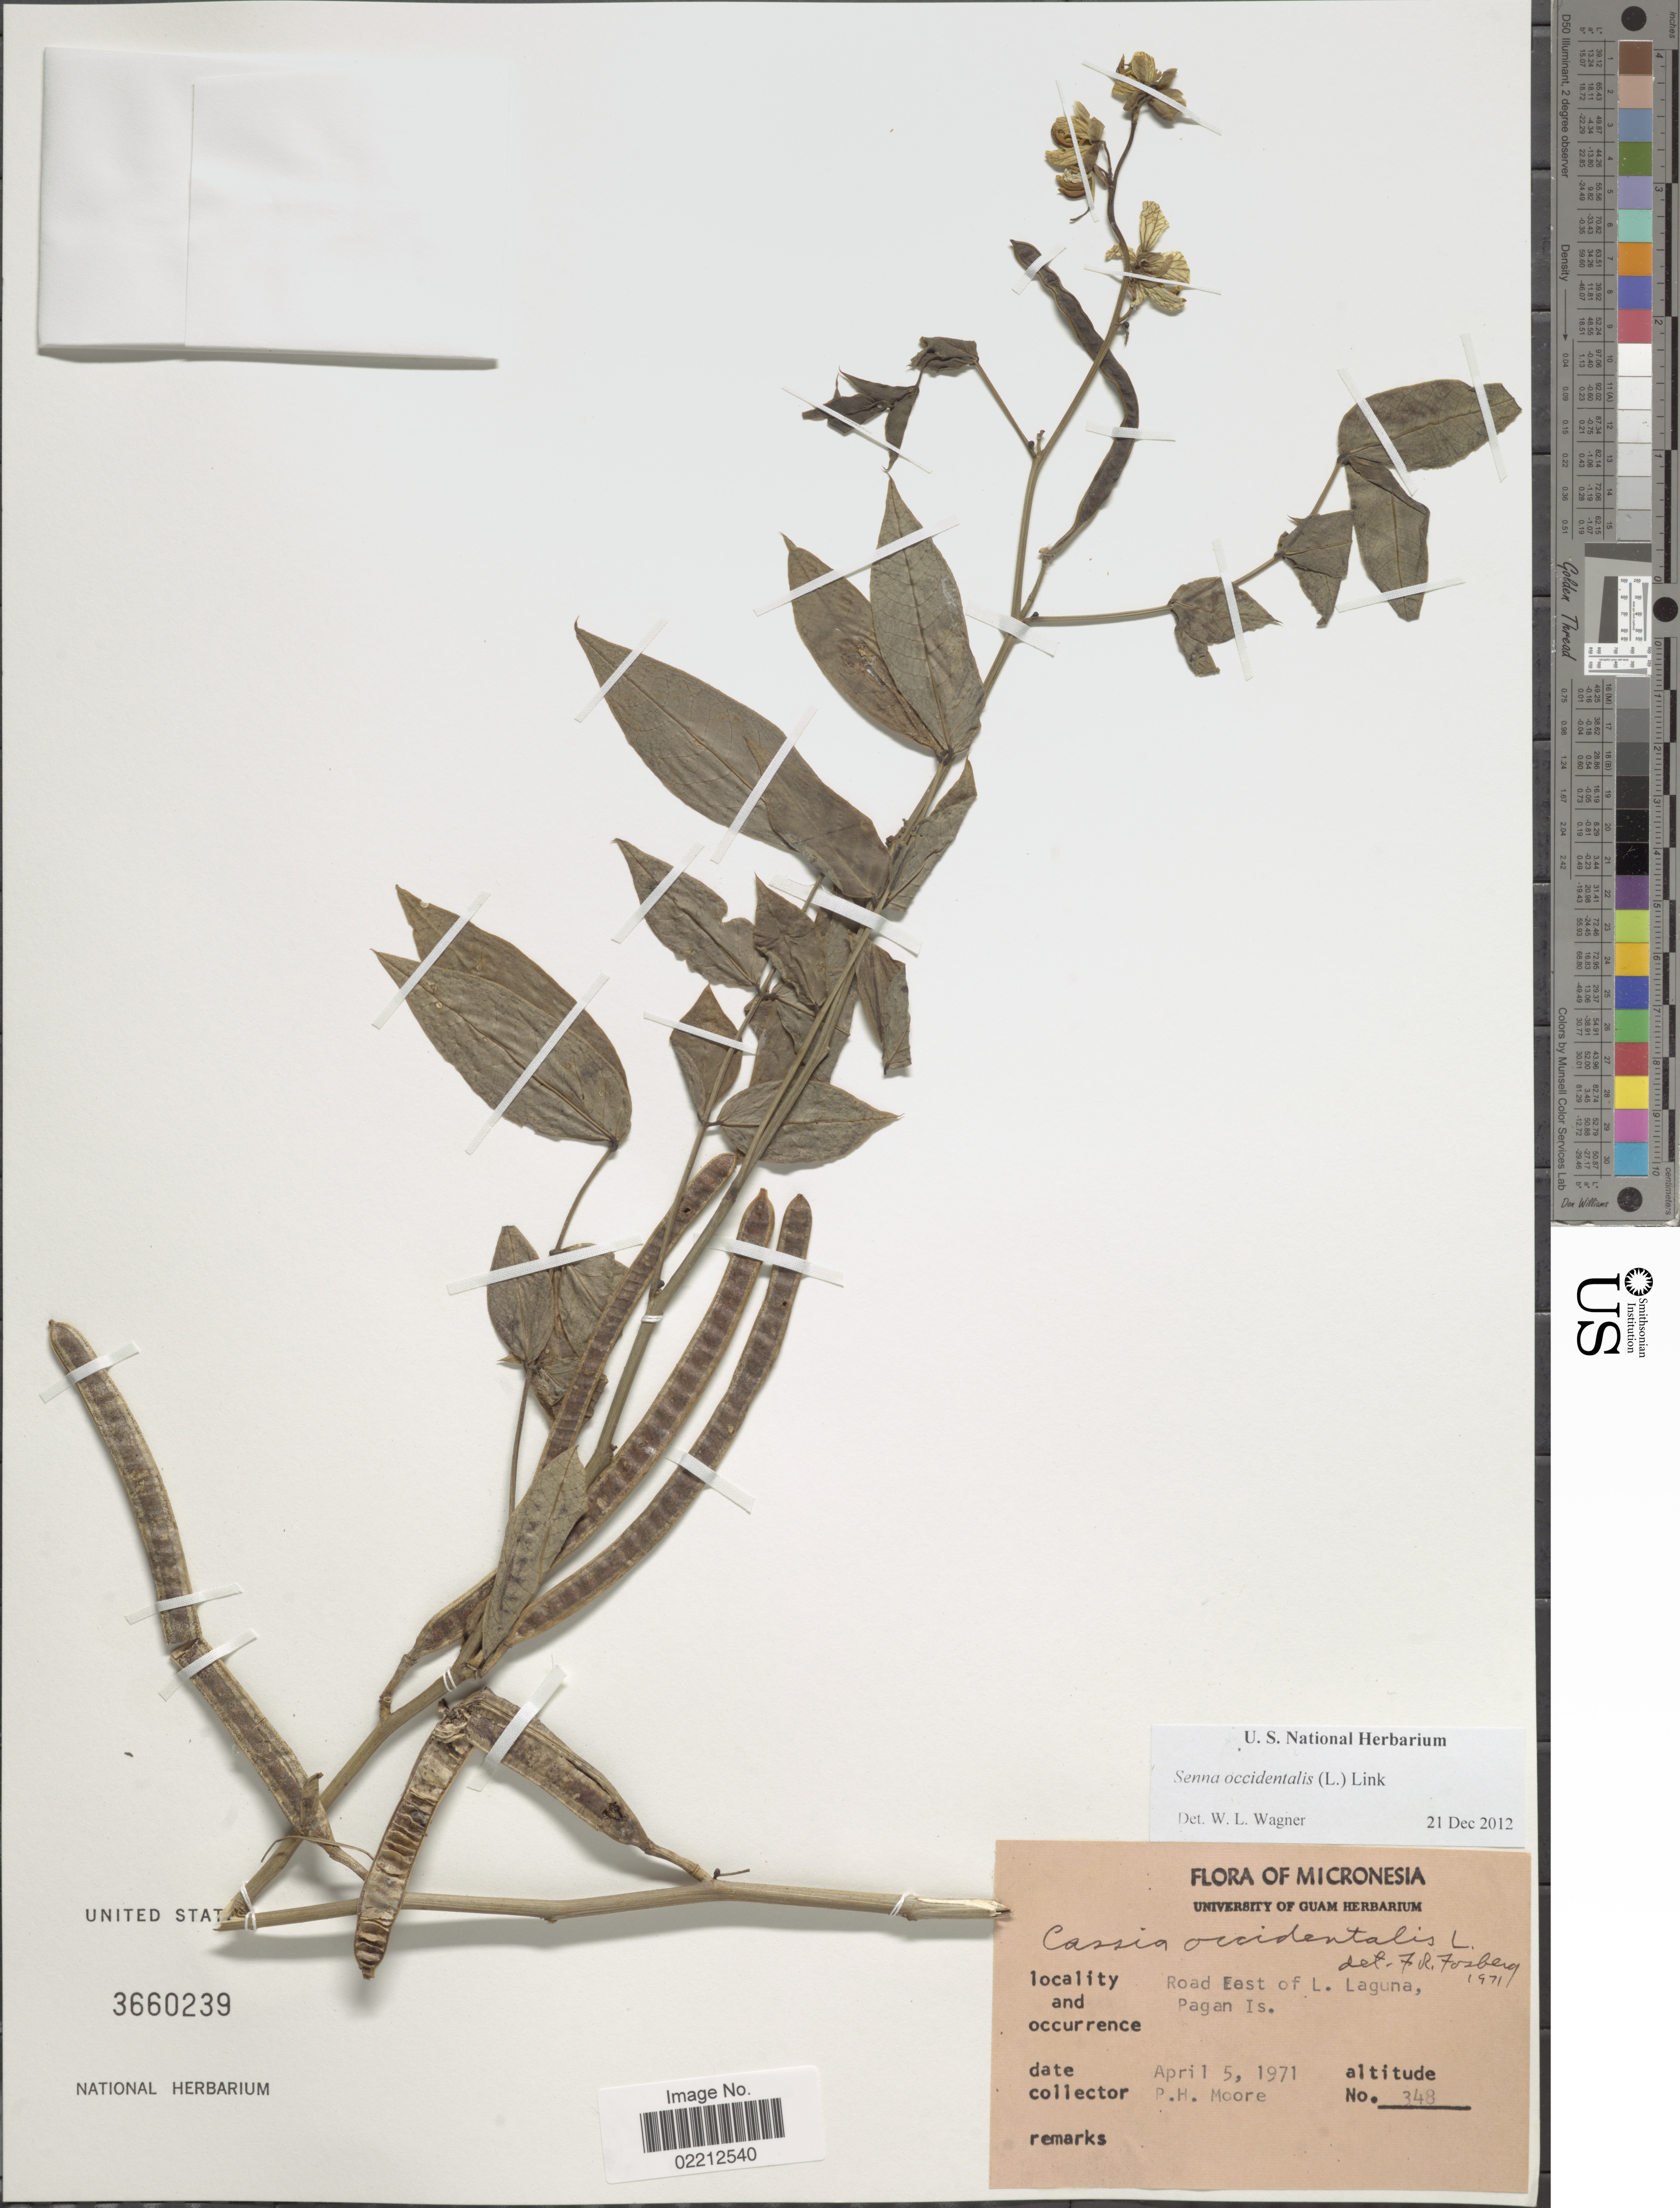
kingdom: Plantae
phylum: Tracheophyta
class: Magnoliopsida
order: Fabales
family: Fabaceae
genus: Senna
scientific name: Senna occidentalis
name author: (L.) Link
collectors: P. H. Moore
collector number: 348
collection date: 1971-04-05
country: Northern Mariana Islands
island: Pagan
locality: Micronesia, Road east of L. Laguna, Pagan Is.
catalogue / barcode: US 3660239